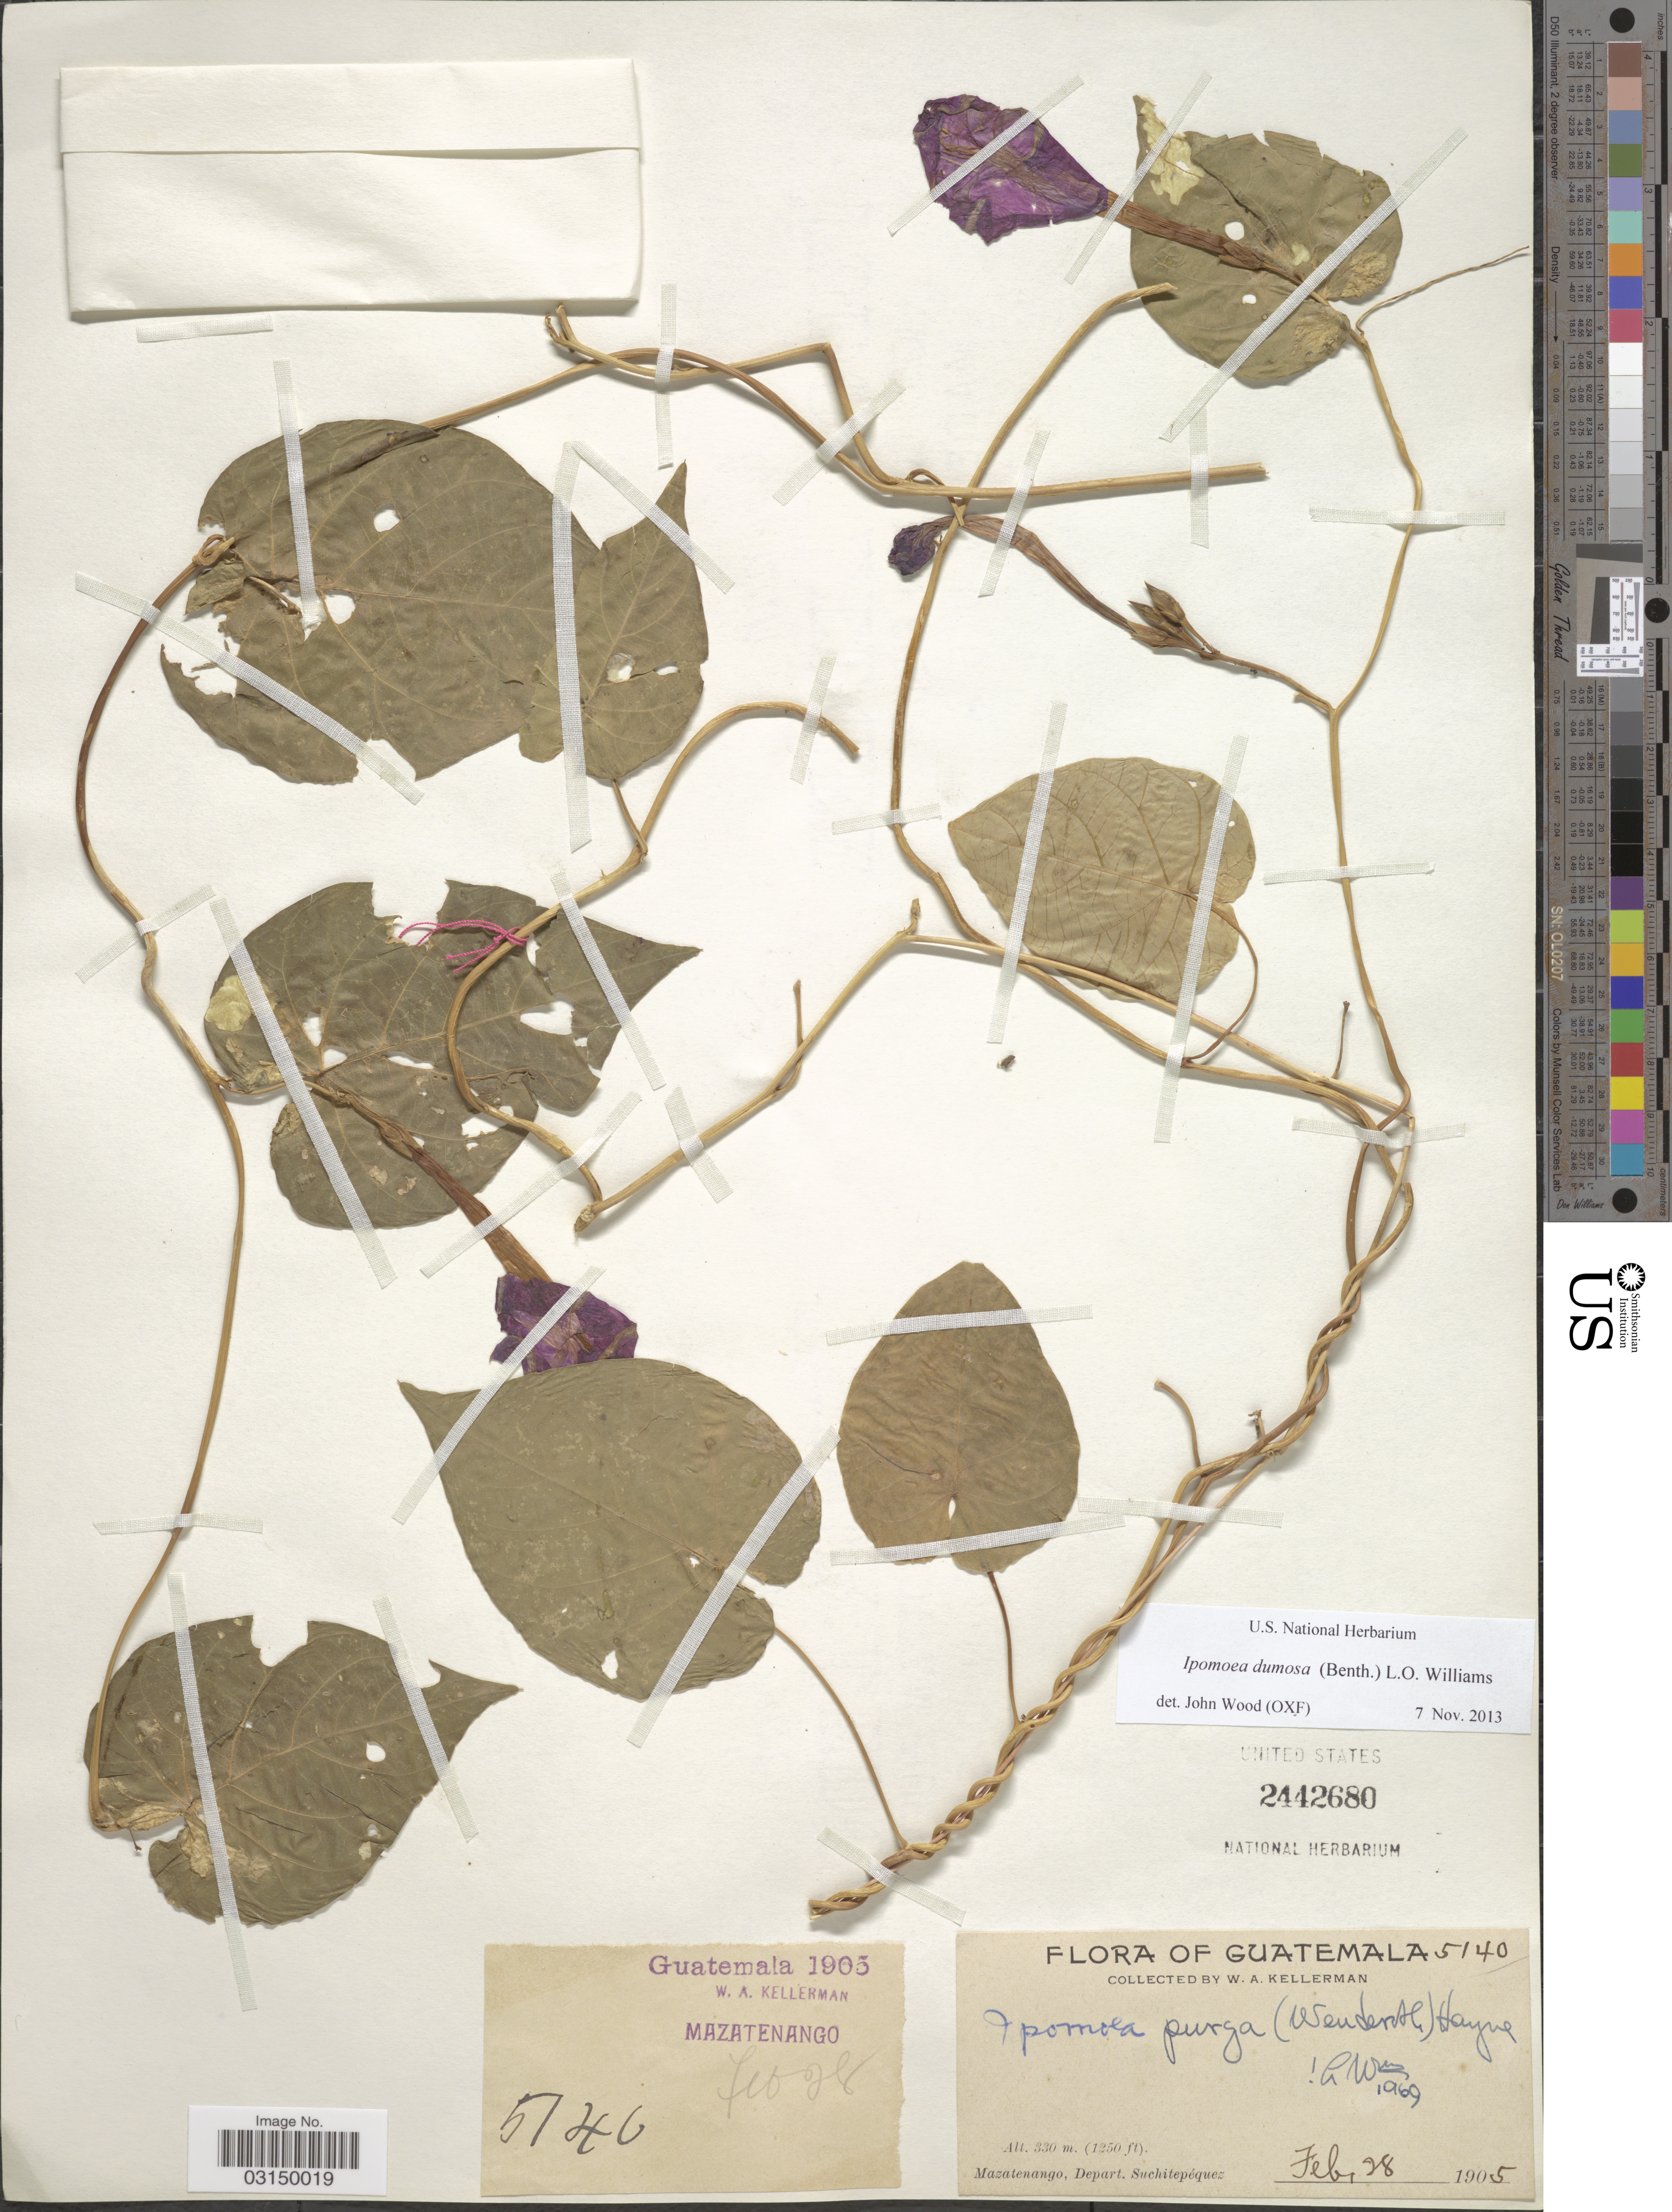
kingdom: Plantae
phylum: Tracheophyta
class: Magnoliopsida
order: Solanales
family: Convolvulaceae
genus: Ipomoea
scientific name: Ipomoea dumosa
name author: (Benth.) L.O. Williams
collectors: W. Kellerman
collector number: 5140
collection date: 1905-02-28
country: Guatemala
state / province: Suchitepéquez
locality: Mazatenango, Depart. Suchitepéquez.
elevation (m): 381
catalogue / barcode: US 2442680